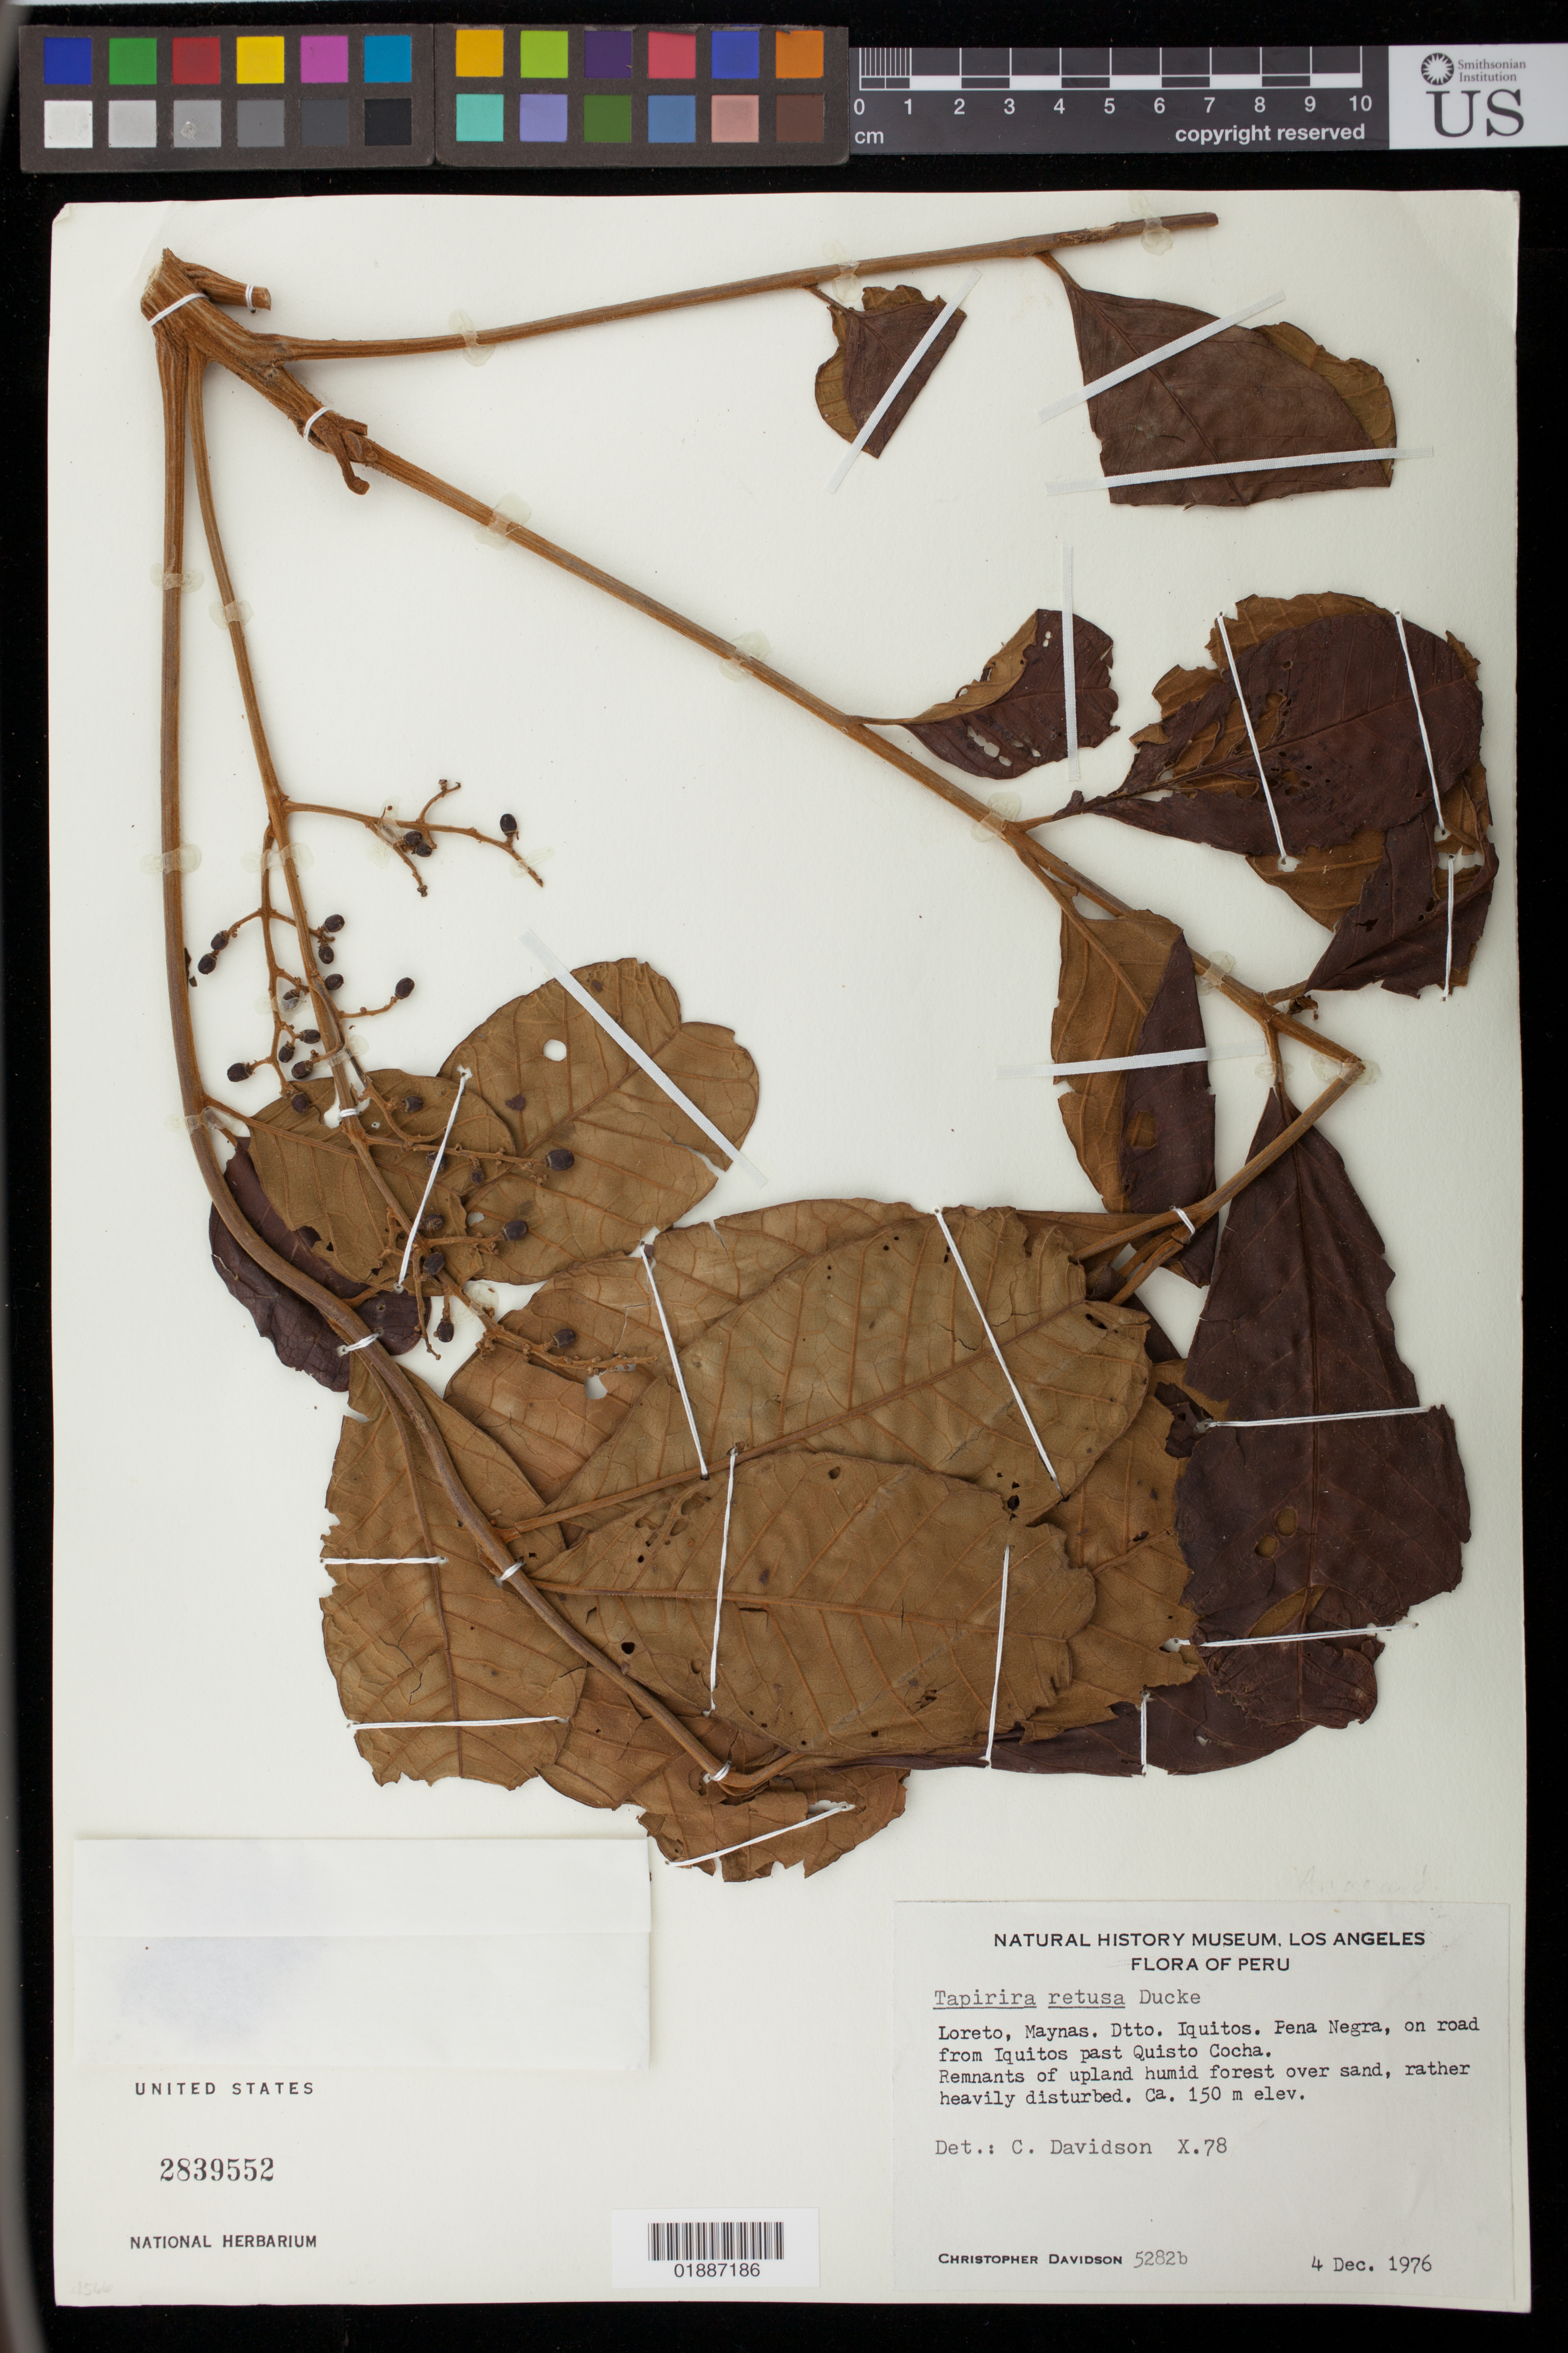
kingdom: Plantae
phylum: Tracheophyta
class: Magnoliopsida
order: Sapindales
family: Anacardiaceae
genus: Tapirira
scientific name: Tapirira retusa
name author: Ducke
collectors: C. Davidson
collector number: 5282b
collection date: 1976-12-04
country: Paraguay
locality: Loreto, Maynas, Dtto. Iquitos. Pena Negra on road from Iquitos past Quisto Cocha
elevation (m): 150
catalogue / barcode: US 2839552